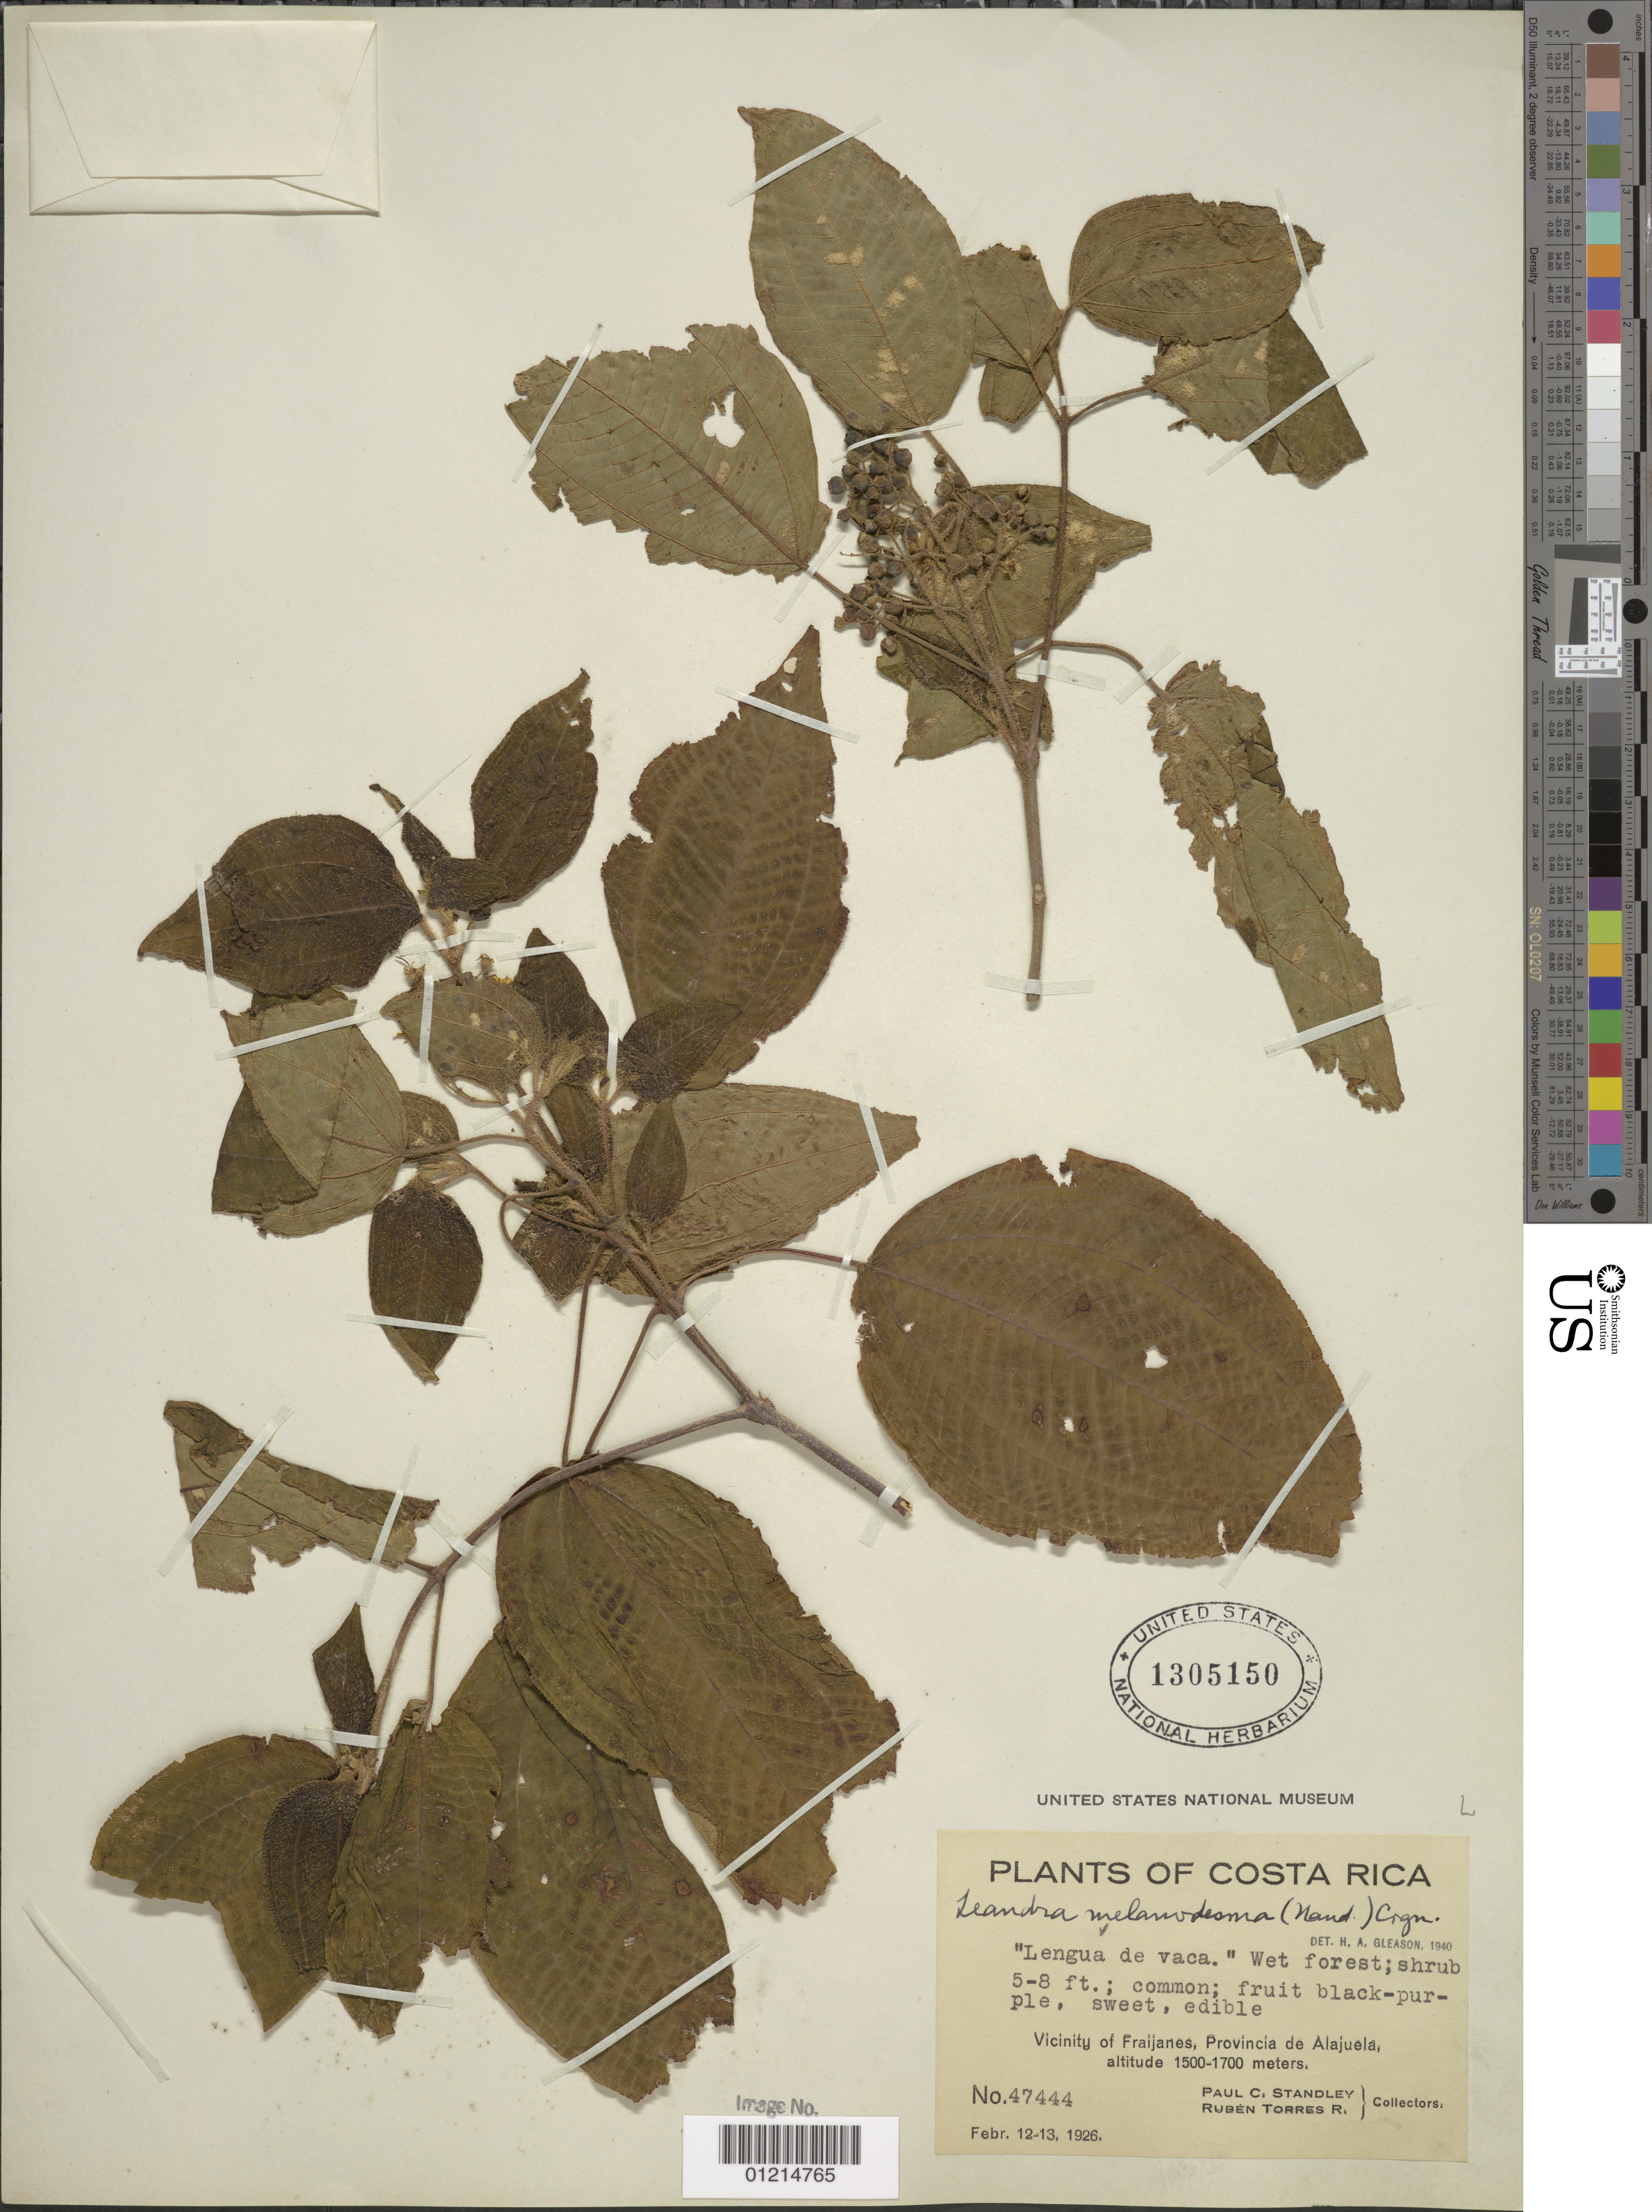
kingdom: Plantae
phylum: Tracheophyta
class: Magnoliopsida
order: Myrtales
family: Melastomataceae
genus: Leandra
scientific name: Leandra melanodesma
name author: (Naudin) Cogn.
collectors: P. C. Standley & R. Torres R.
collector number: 47444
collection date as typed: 12-13 Feb 1926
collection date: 1926-02-12/1926-02-13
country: Costa Rica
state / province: Alajuela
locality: Vicinity of Fraijanes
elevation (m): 1500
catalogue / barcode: US 1305150